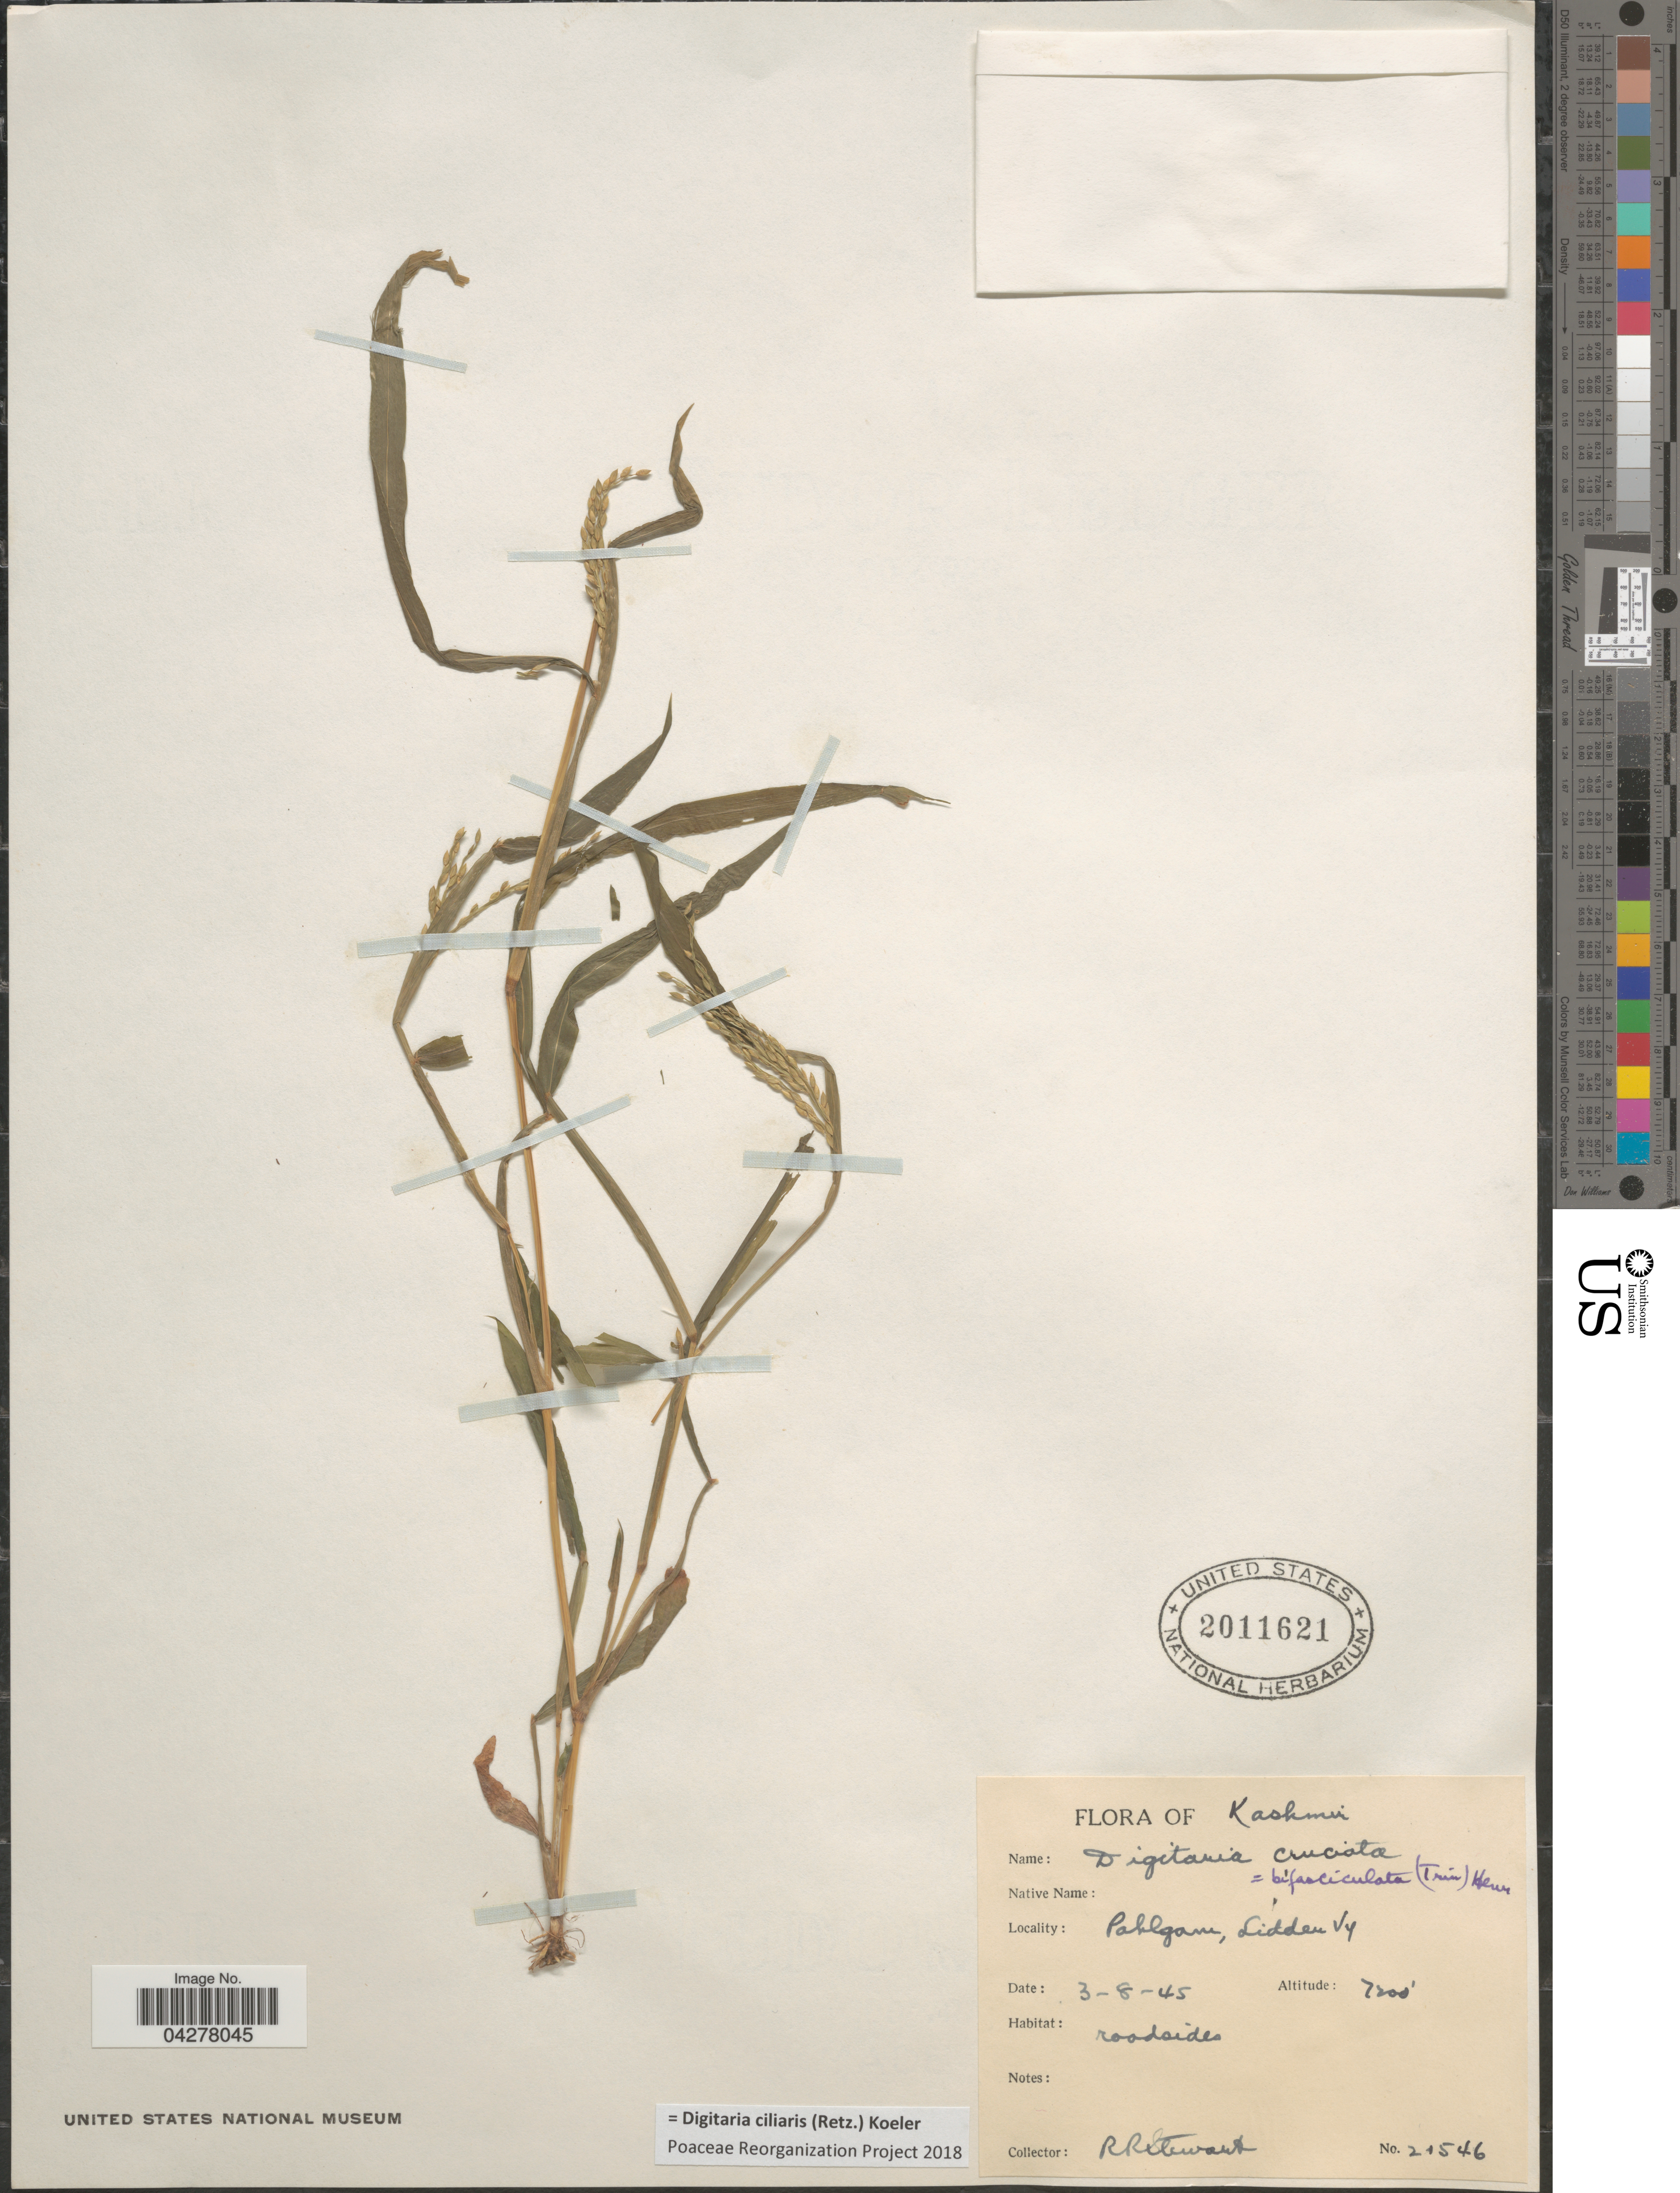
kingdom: Plantae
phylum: Tracheophyta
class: Liliopsida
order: Poales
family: Poaceae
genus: Digitaria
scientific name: Digitaria compacta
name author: (Roth) Veldkamp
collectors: R. Stewart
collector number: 21546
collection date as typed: Transcribed d/m/y: 3/8/45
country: India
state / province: Jammu and Kashmir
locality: Kashmir. Pahlgam, Lidden Vy.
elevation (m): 2195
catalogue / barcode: US 2011621